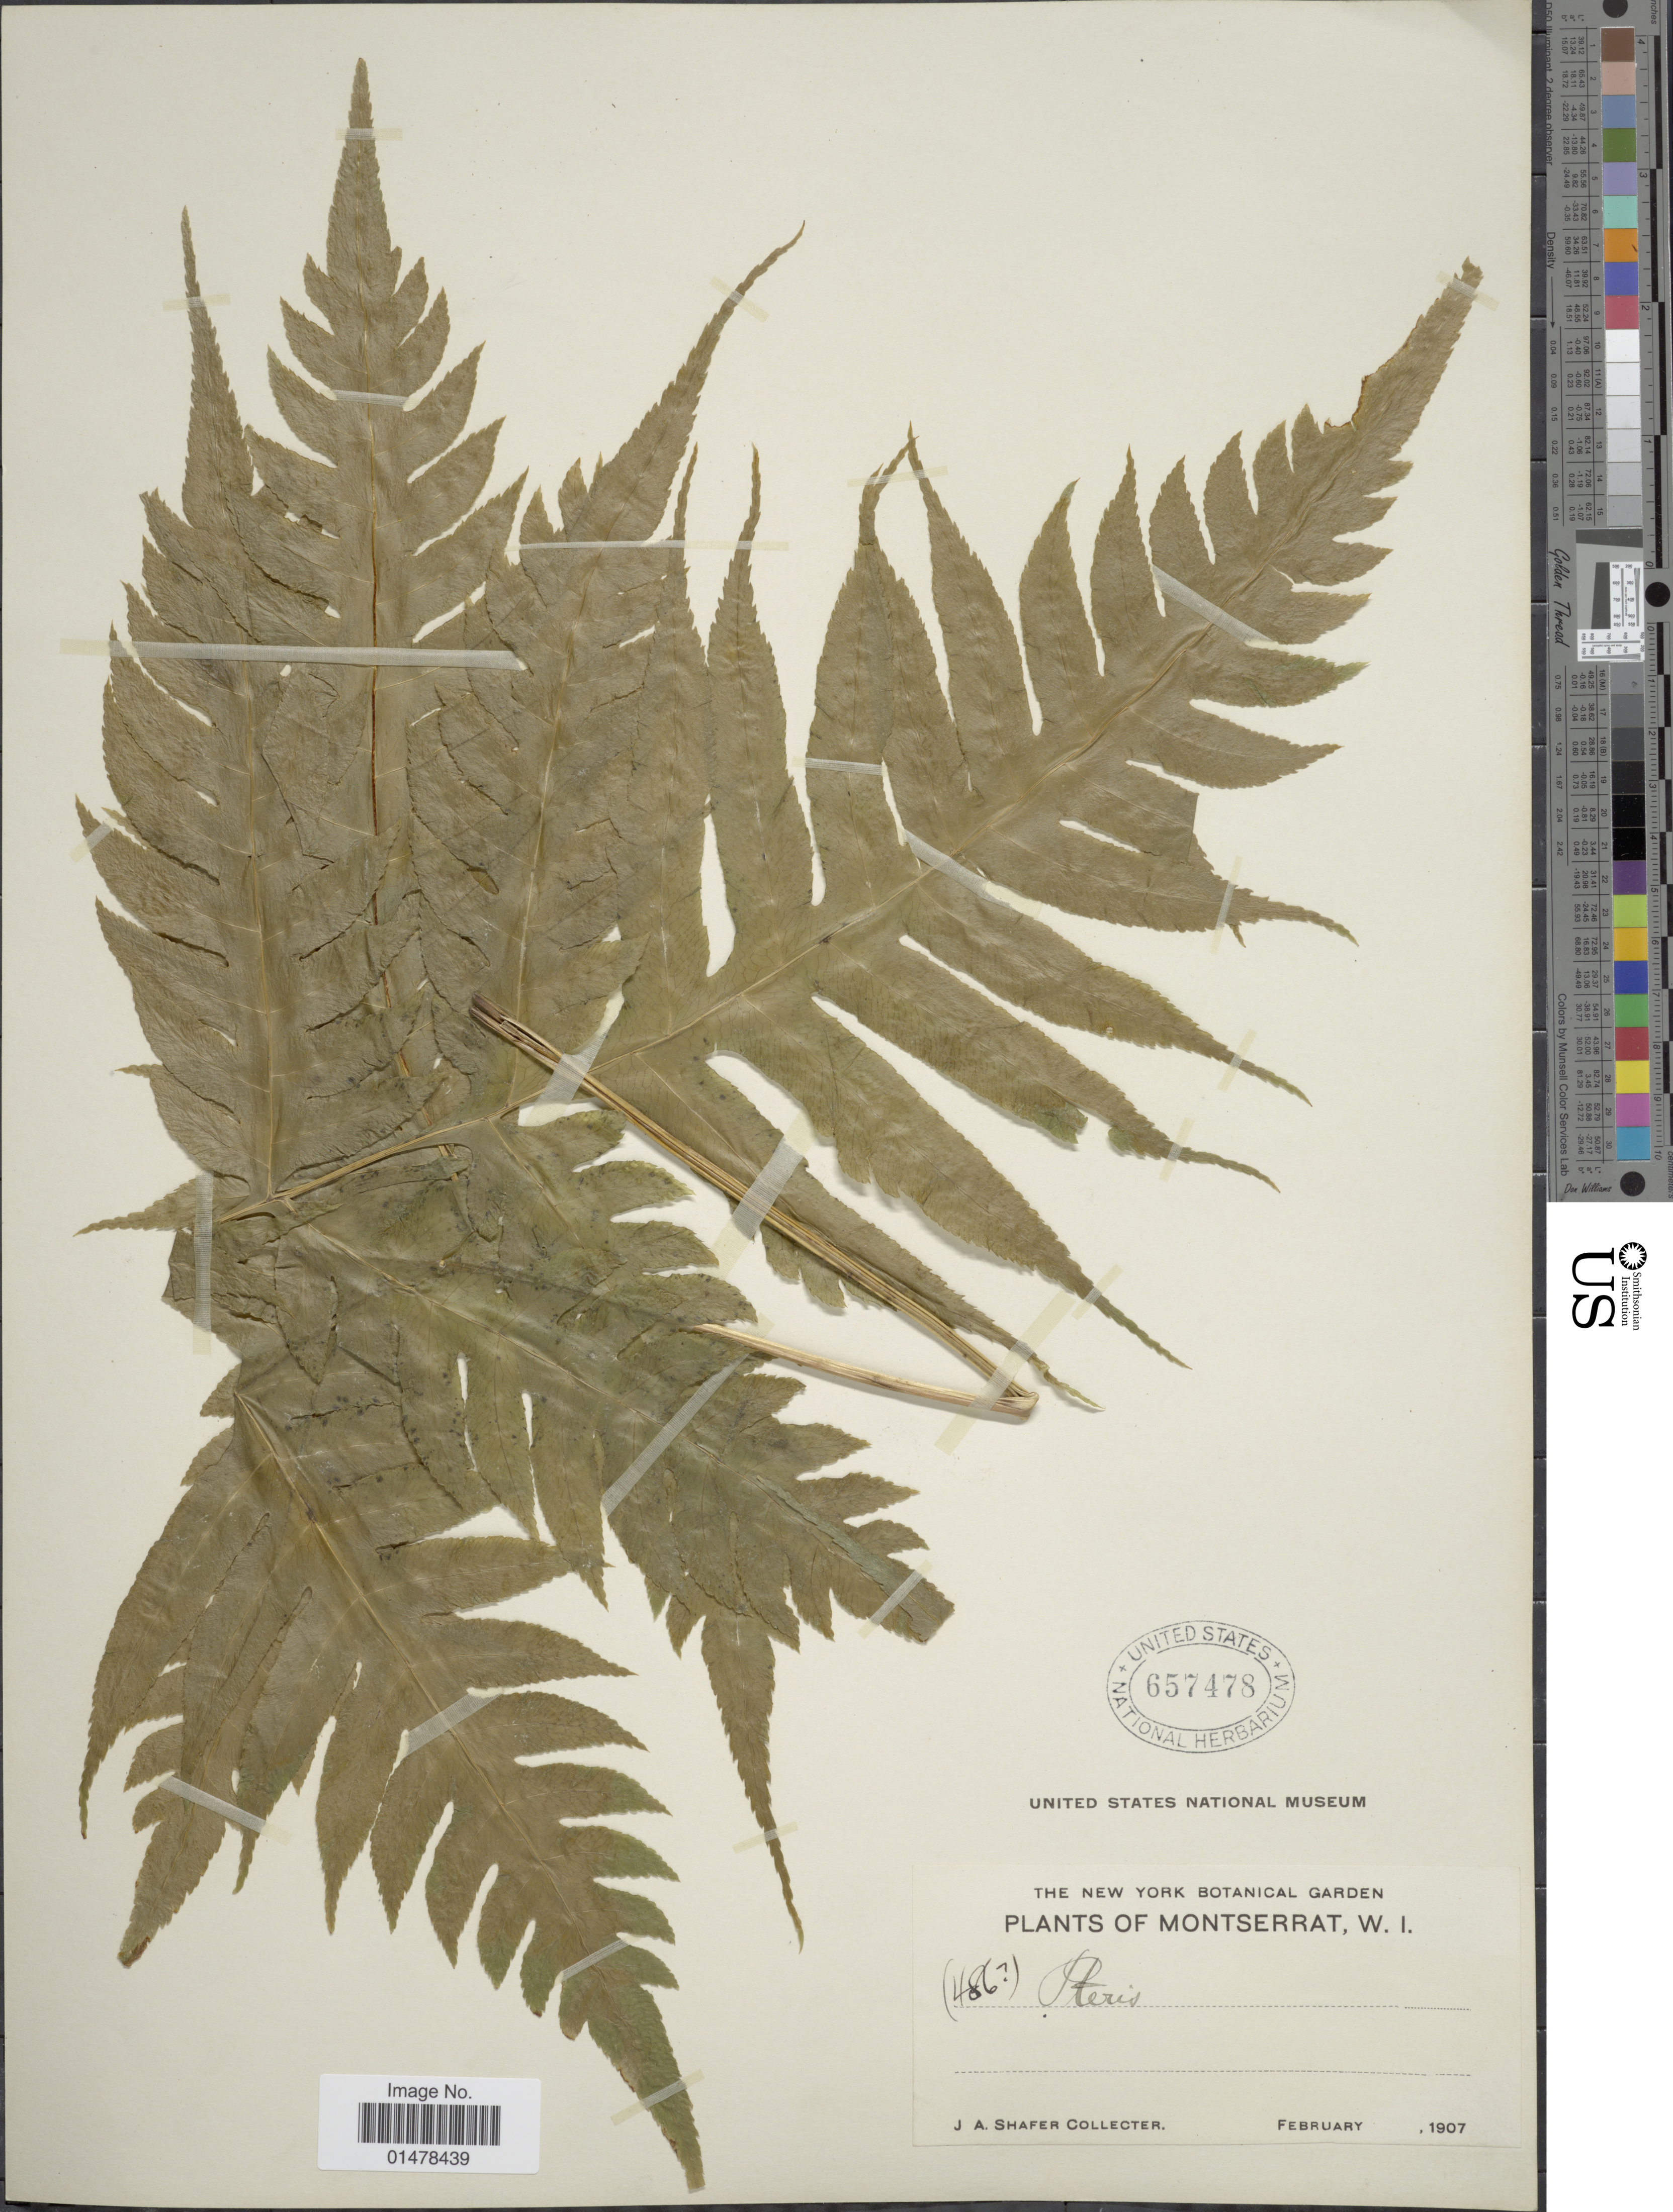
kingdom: Plantae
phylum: Tracheophyta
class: Polypodiopsida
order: Polypodiales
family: Pteridaceae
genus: Pteris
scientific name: Pteris altissima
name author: Poir.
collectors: J. A. Shafer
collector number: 486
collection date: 1907-02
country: Montserrat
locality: Plants of Montserrat, W.I.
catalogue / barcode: US 657478